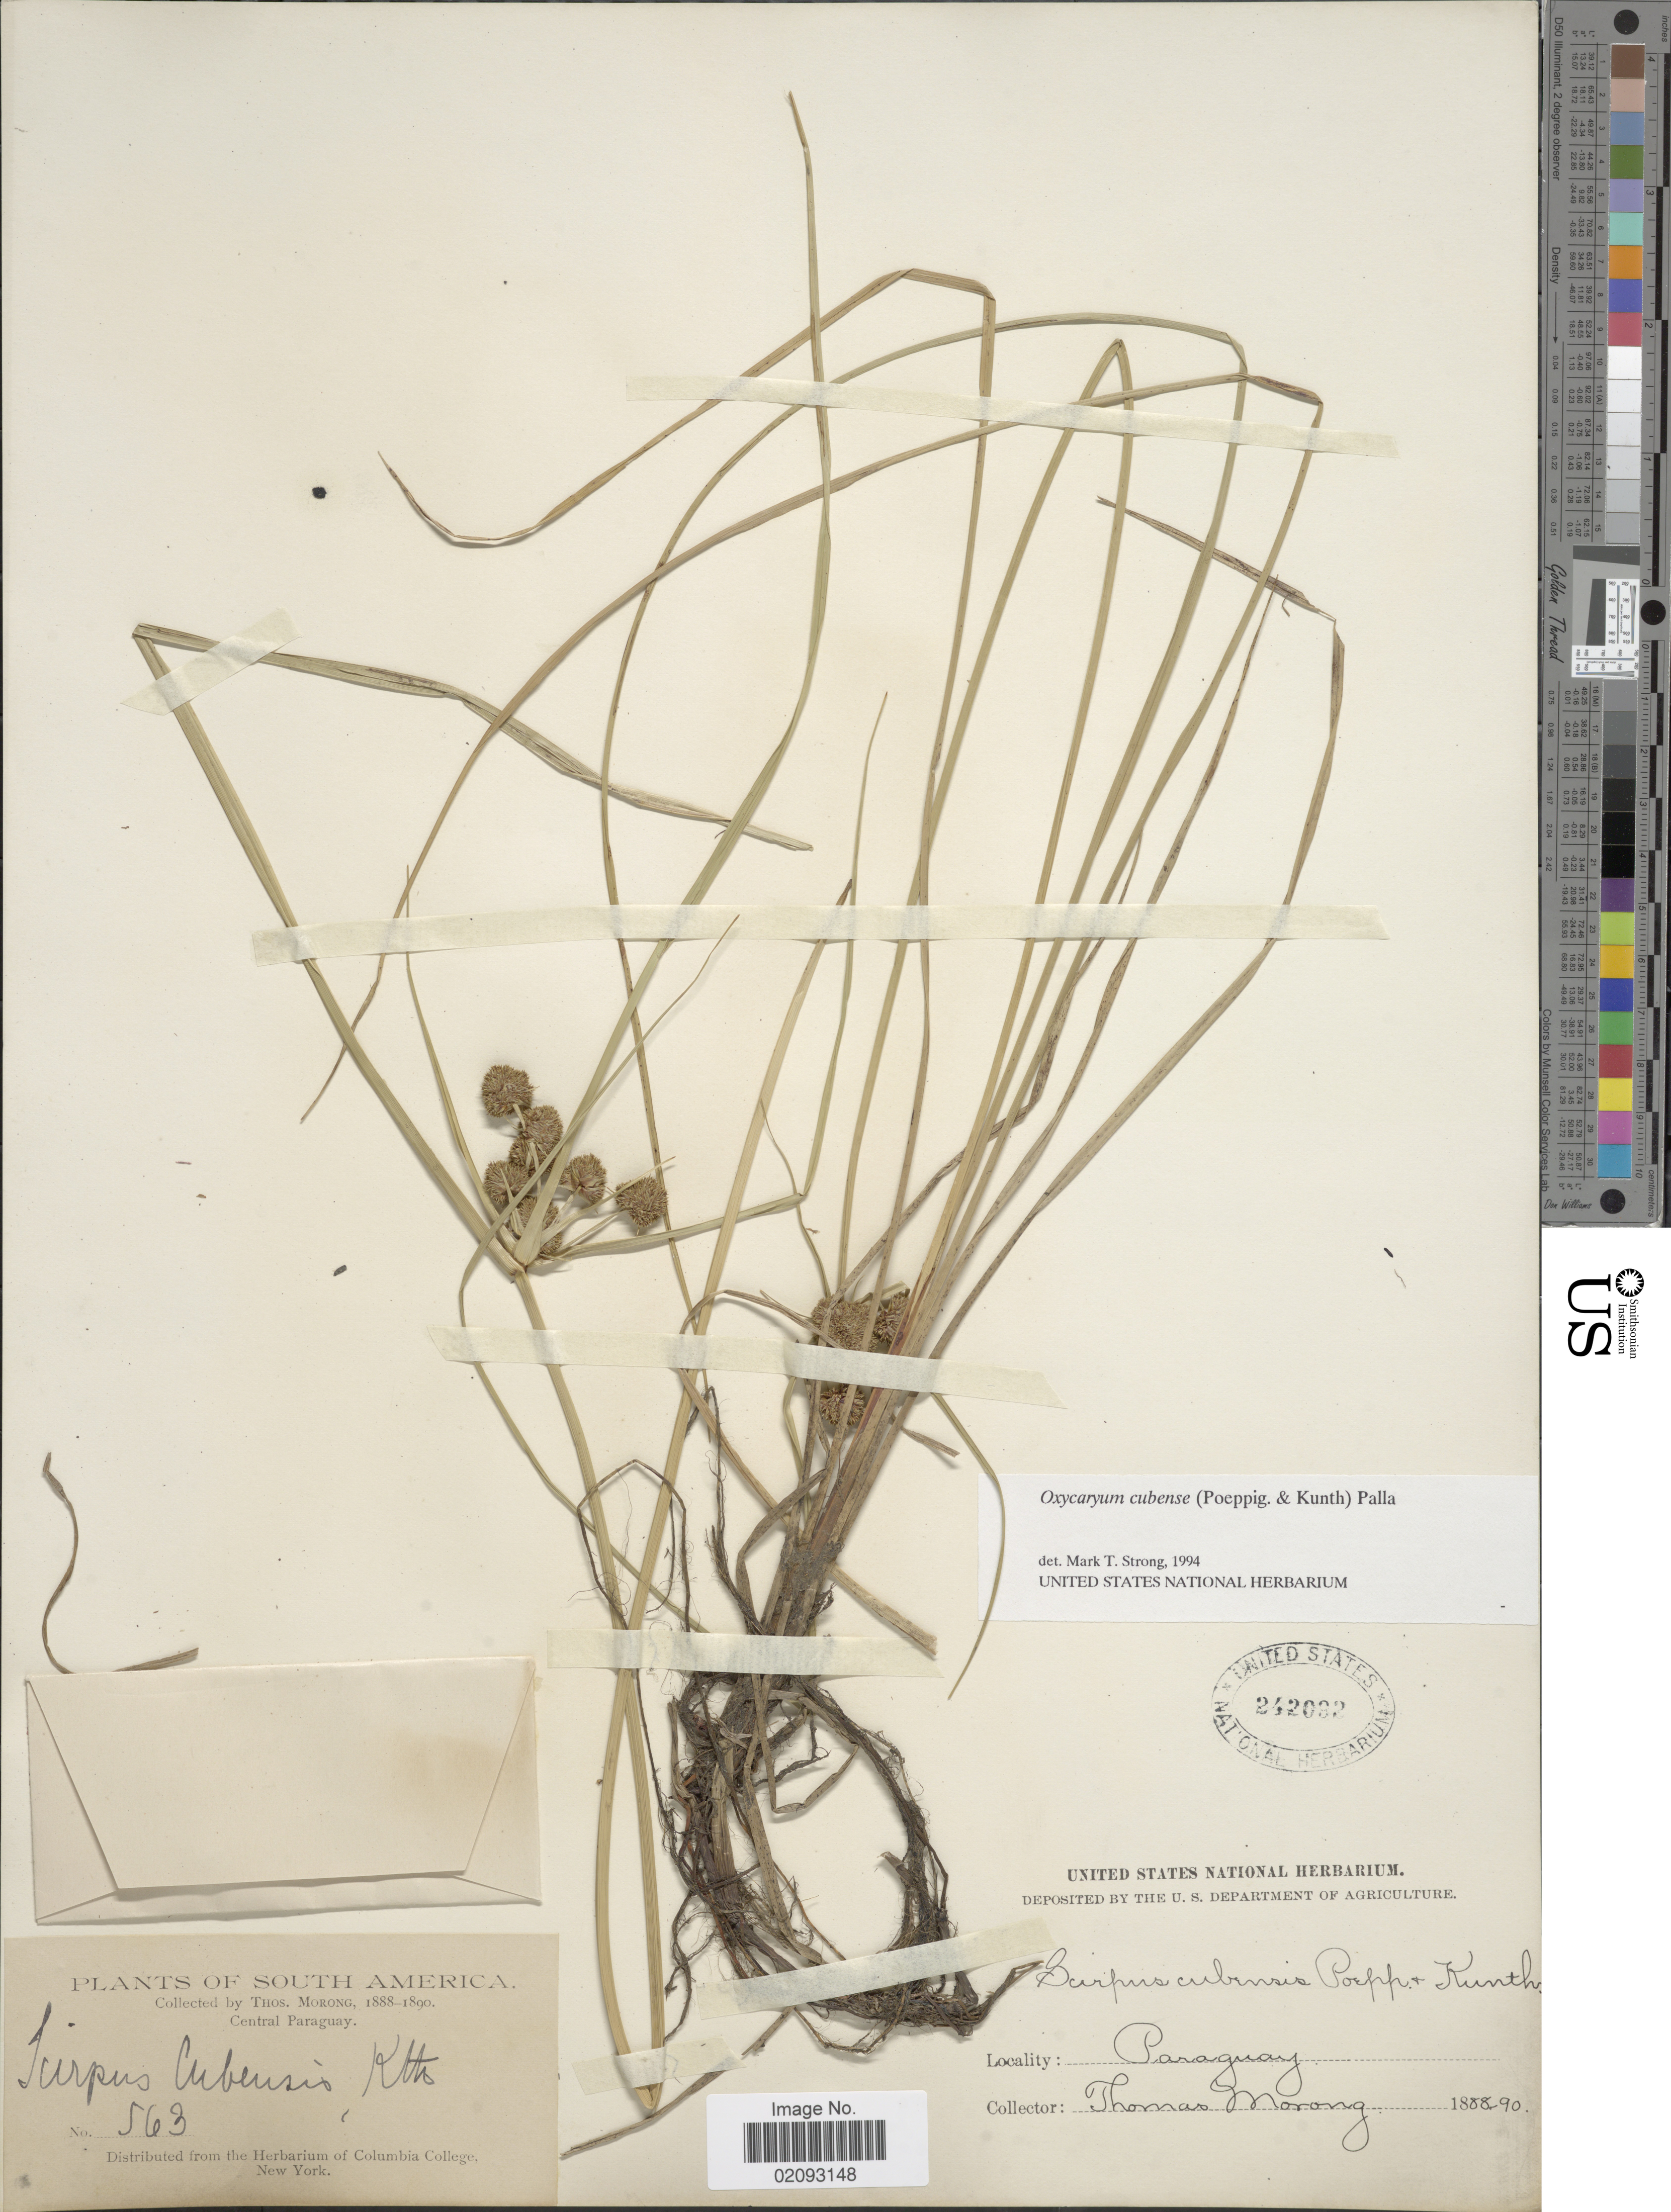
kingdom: Plantae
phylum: Tracheophyta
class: Liliopsida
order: Poales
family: Cyperaceae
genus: Cyperus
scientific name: Cyperus blepharoleptos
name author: Steud.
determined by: Strong, M. T., (US), Smithsonian Institution - National Museum of Natural History (UNITED STATES)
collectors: T. Morong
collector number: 563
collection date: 1888/1890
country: Paraguay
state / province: Central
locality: Central Paraguay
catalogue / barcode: US 242032